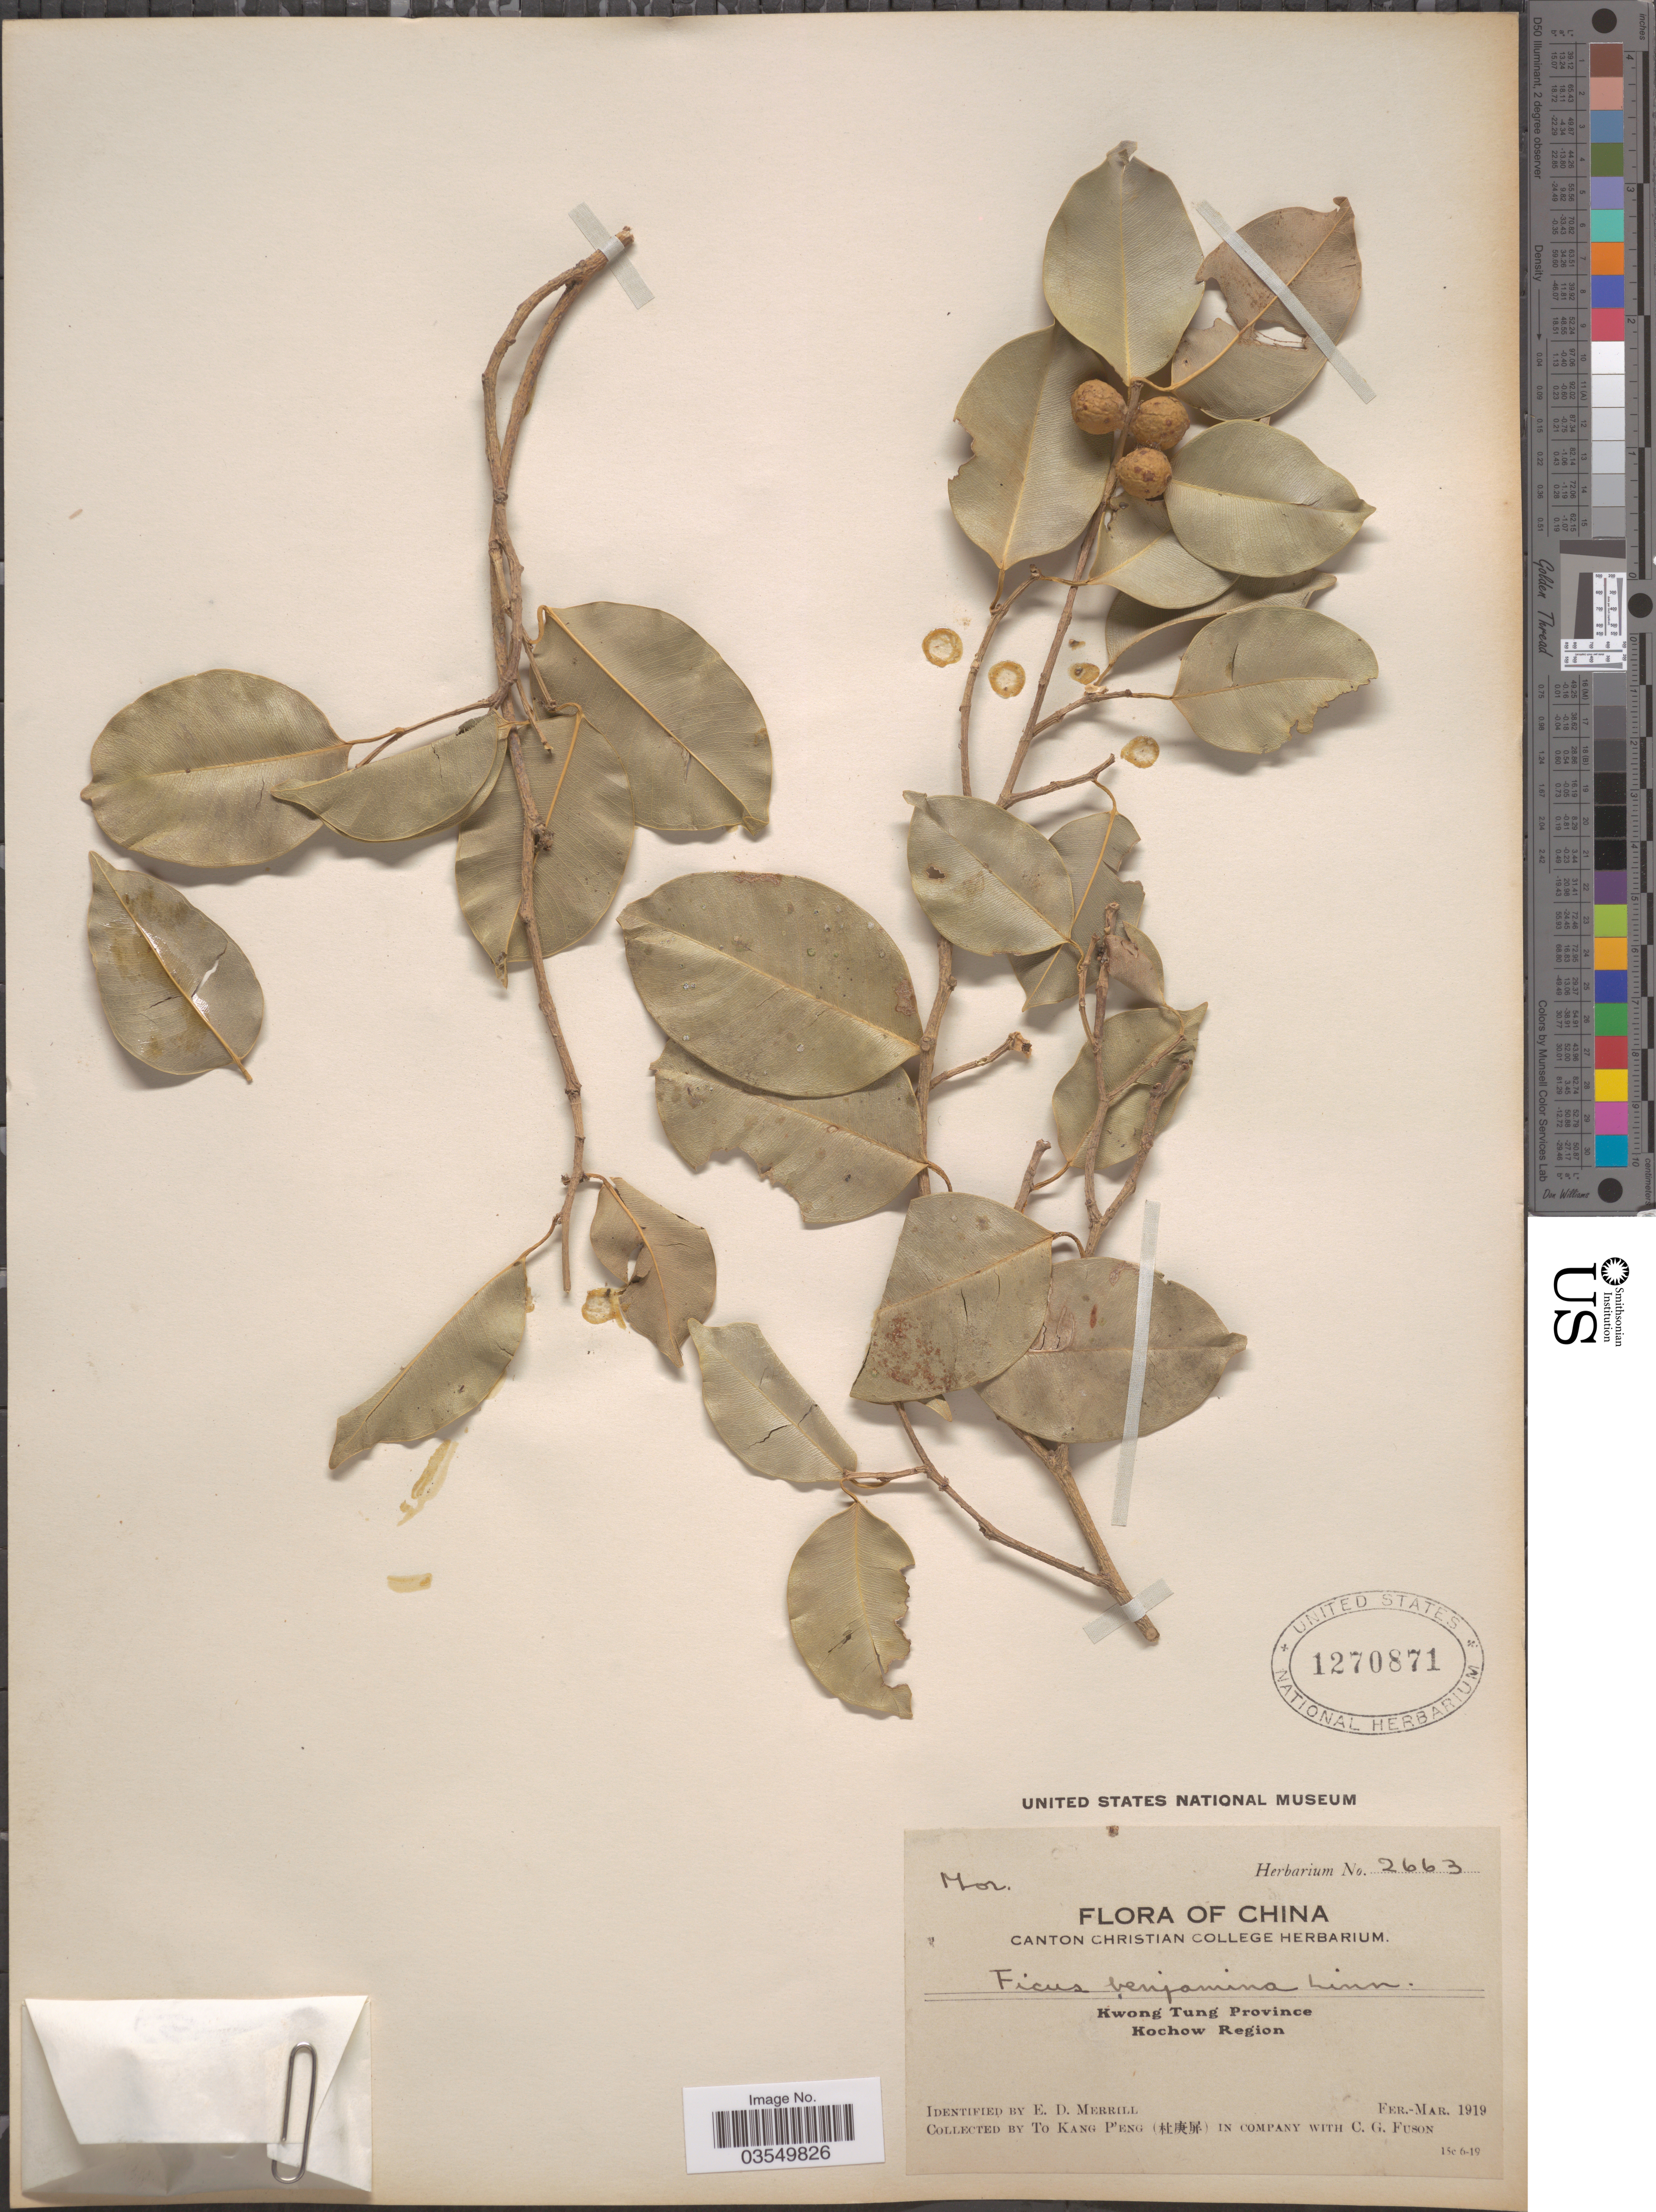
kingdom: Plantae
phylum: Tracheophyta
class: Magnoliopsida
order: Rosales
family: Moraceae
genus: Ficus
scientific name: Ficus benjamina var. benjamina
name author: L.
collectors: To Kang P'eng & C. Fuson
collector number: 2663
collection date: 1919-02/1919-03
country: China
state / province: Guangdong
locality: Kwong Tung Province. Kochow Region.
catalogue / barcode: US 1270871